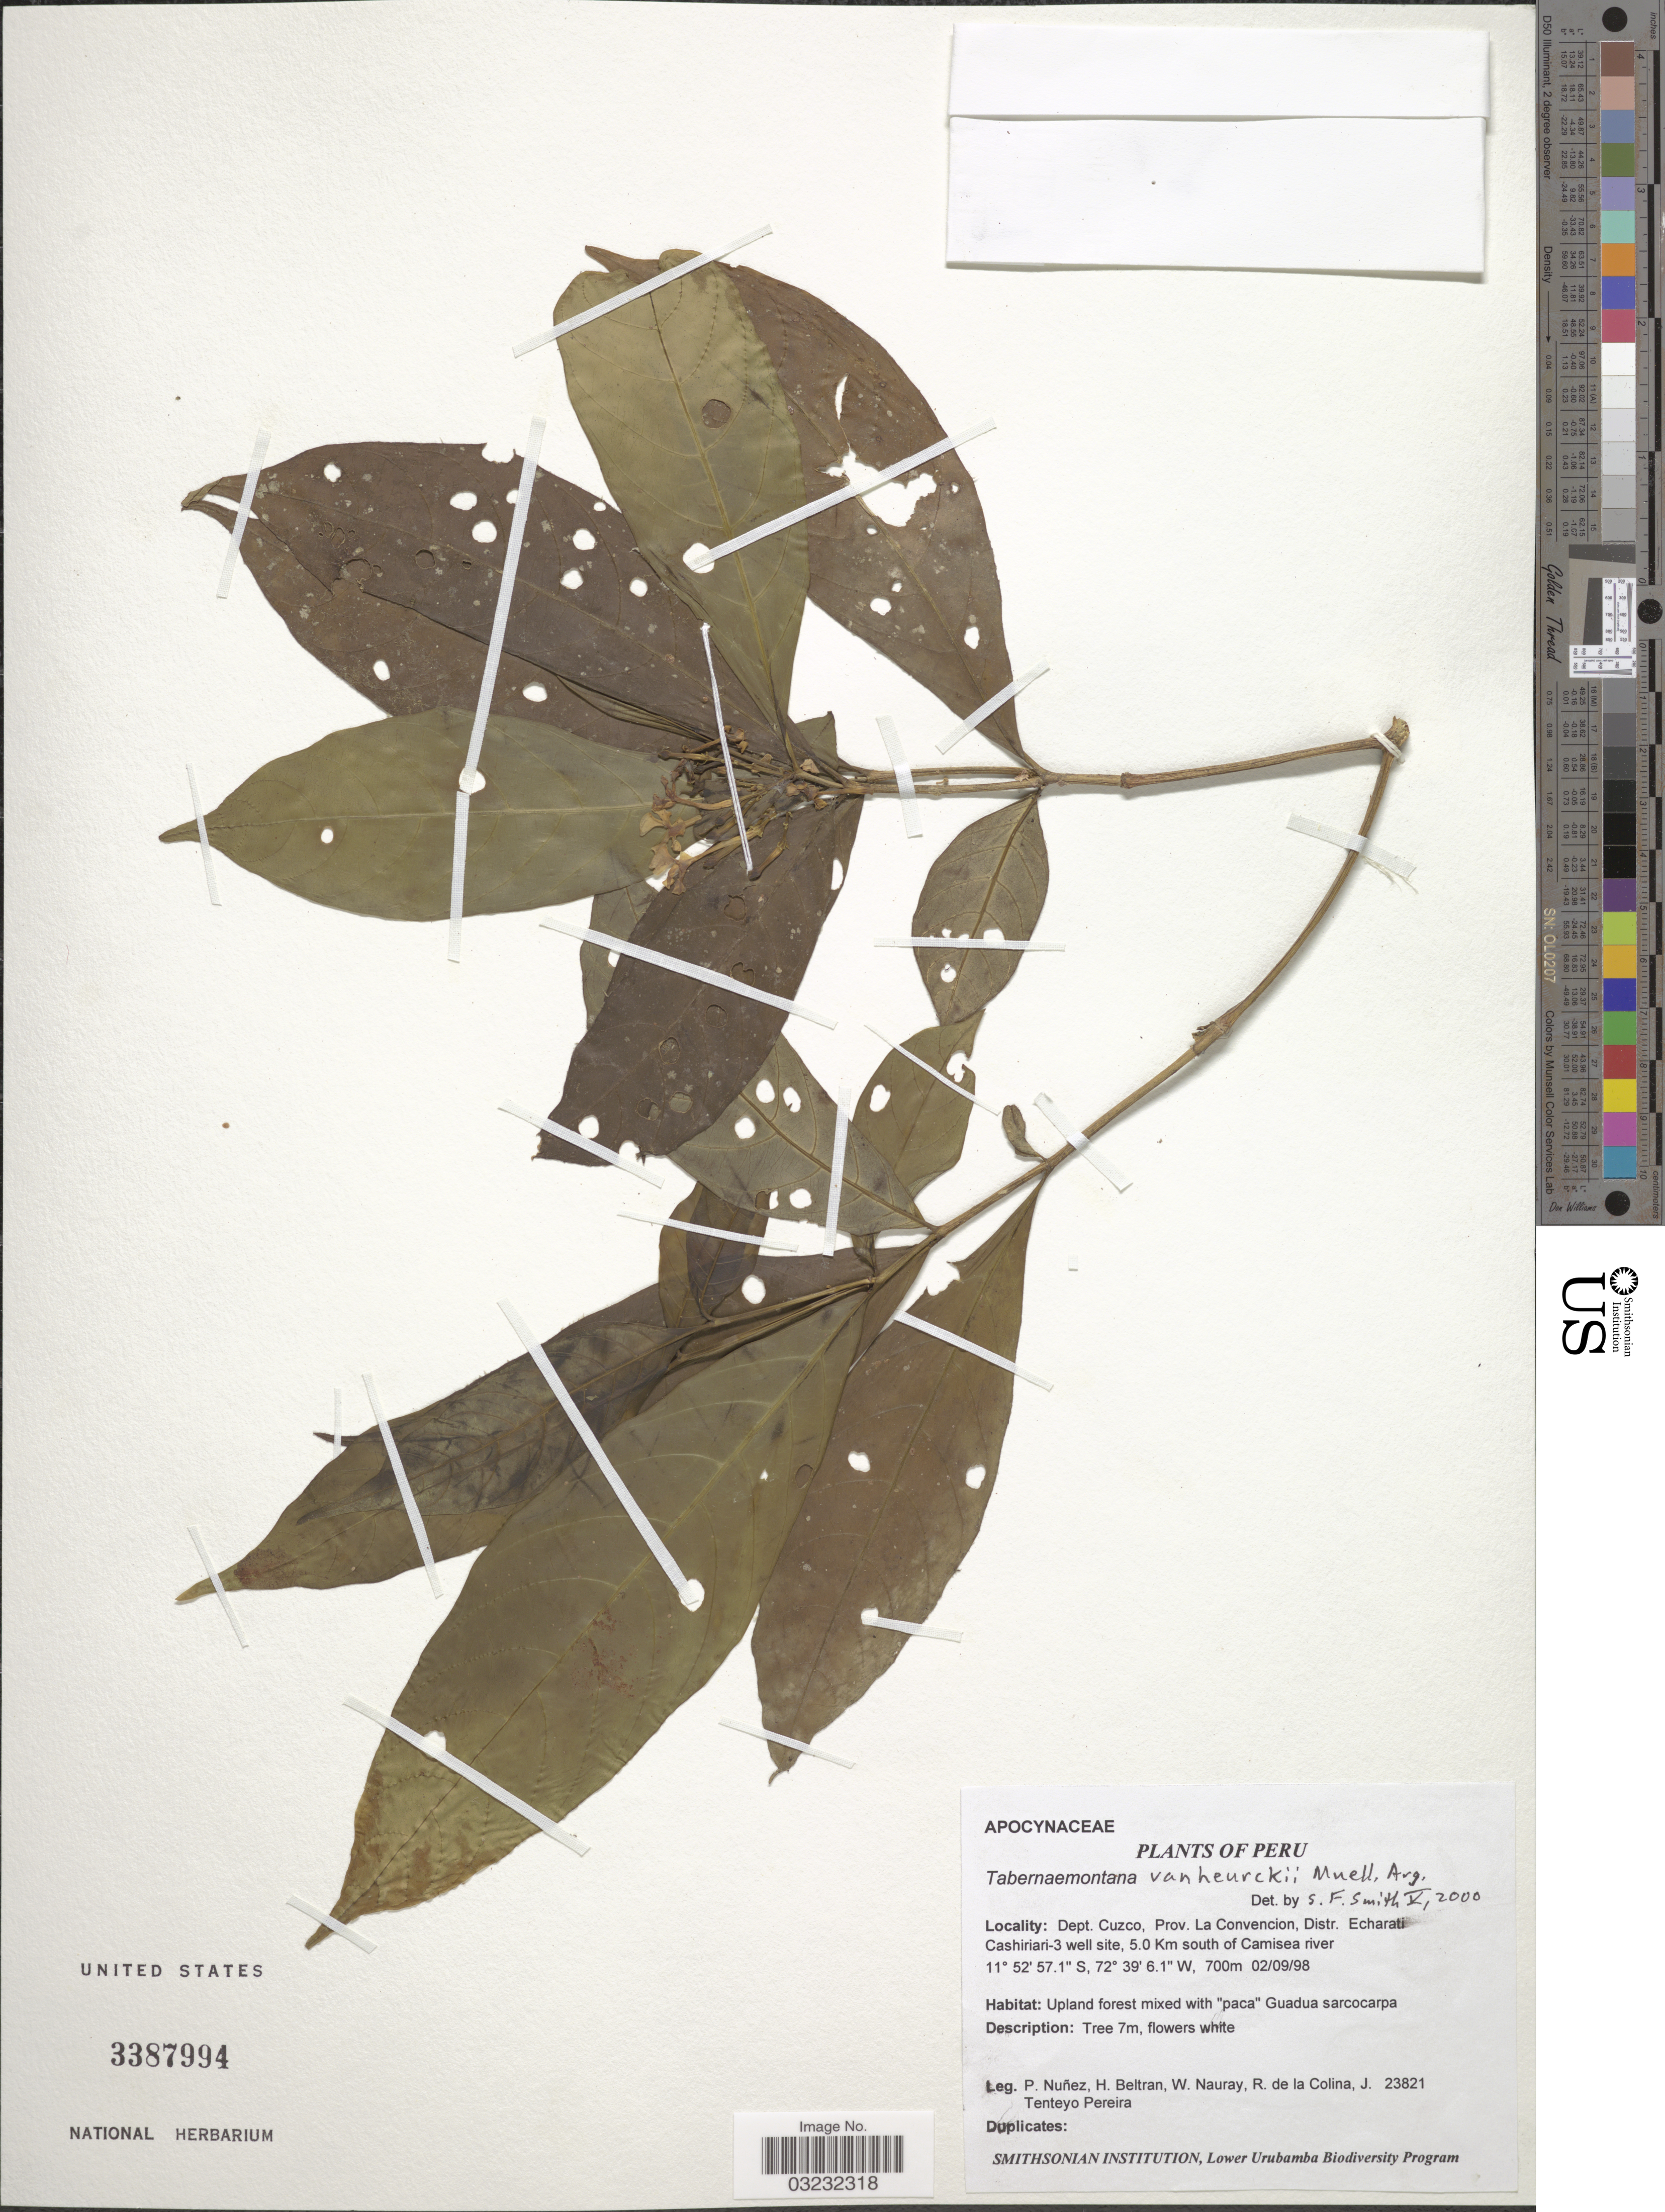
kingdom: Plantae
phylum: Tracheophyta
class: Magnoliopsida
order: Gentianales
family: Apocynaceae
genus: Tabernaemontana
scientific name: Tabernaemontana vanheurckii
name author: Müll. Arg.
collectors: P. Nuñez V., H. Beltran, W. Nauray, R. de La Colina & J. T. Pereira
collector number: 23821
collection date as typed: Transcribed d/m/y: 2/9/98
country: Peru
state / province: Cusco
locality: Dept. Cuzco, Prov. La Convencion, Distr. Echarati Cashiriari-3 well site, 5.0 Km south of Camisea river.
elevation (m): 700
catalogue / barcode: US 3387994